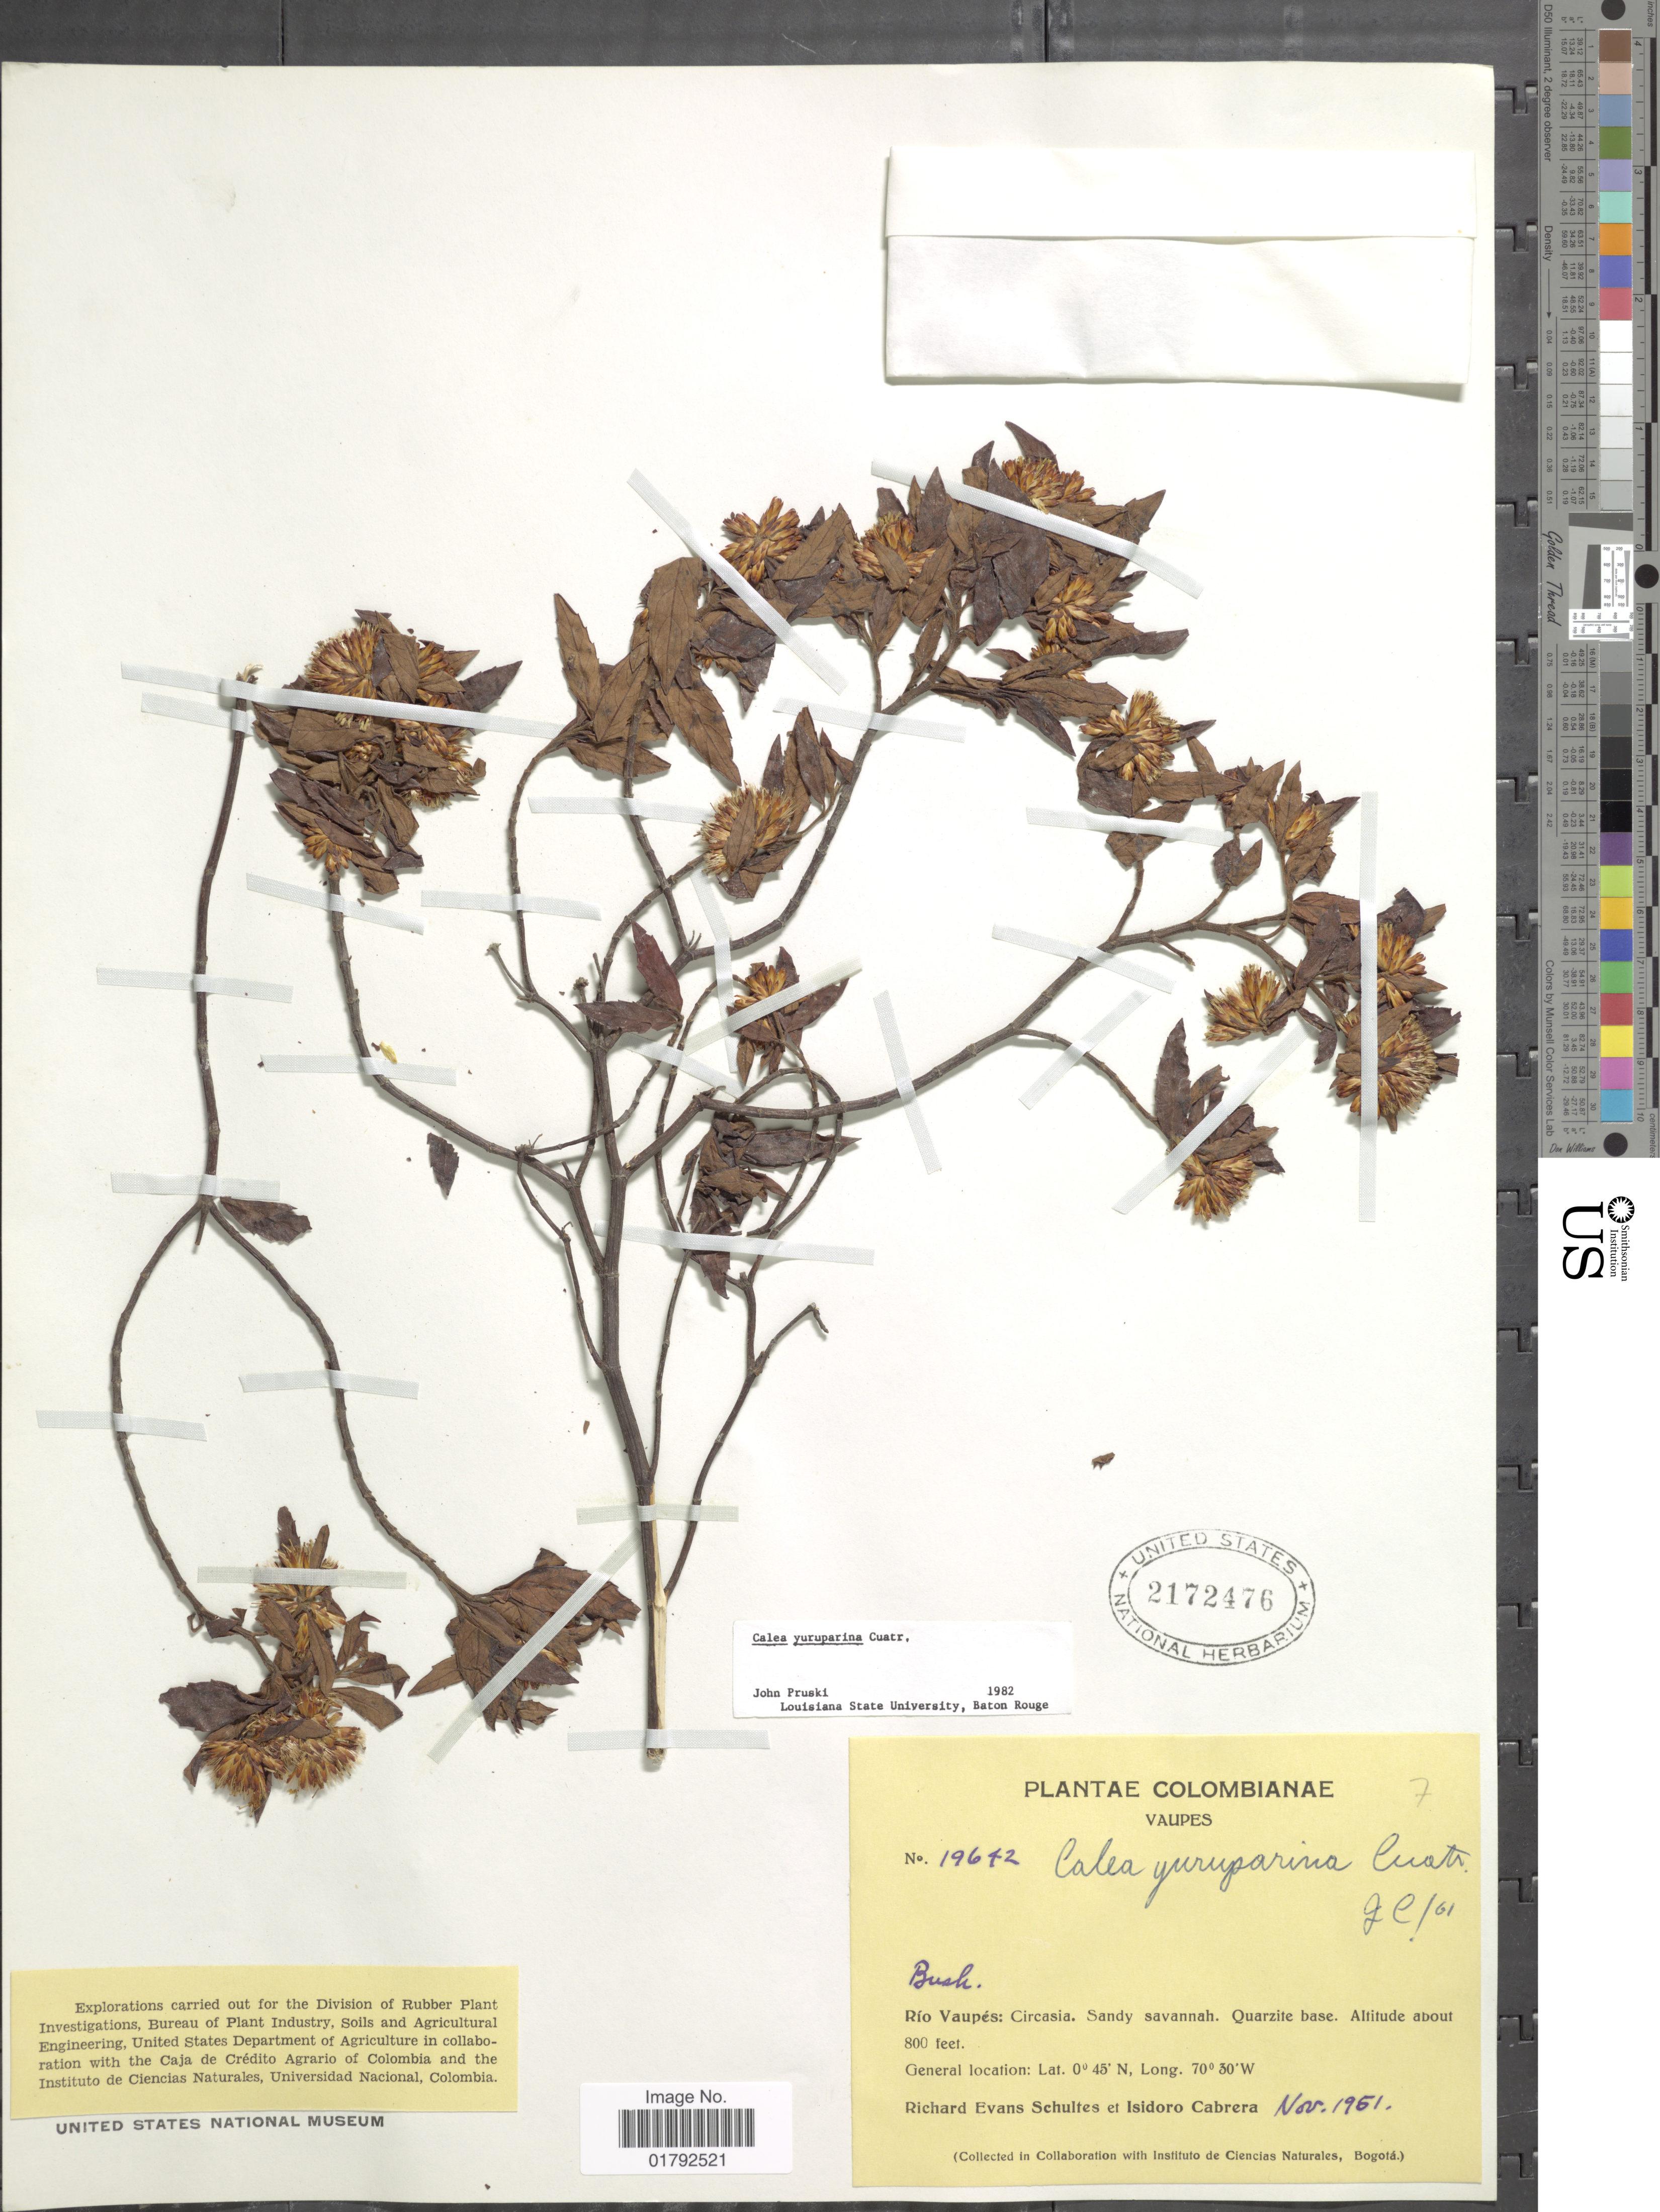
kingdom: Plantae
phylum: Tracheophyta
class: Magnoliopsida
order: Asterales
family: Asteraceae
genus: Calea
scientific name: Calea yuruparina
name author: Cuatrec.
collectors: R. E. Schultes & I. Cabrera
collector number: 19642*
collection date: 1951-11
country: Colombia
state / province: Vaupés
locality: Rio Vaupes: circasia, sandy savannah.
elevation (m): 244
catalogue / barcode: US 2172476